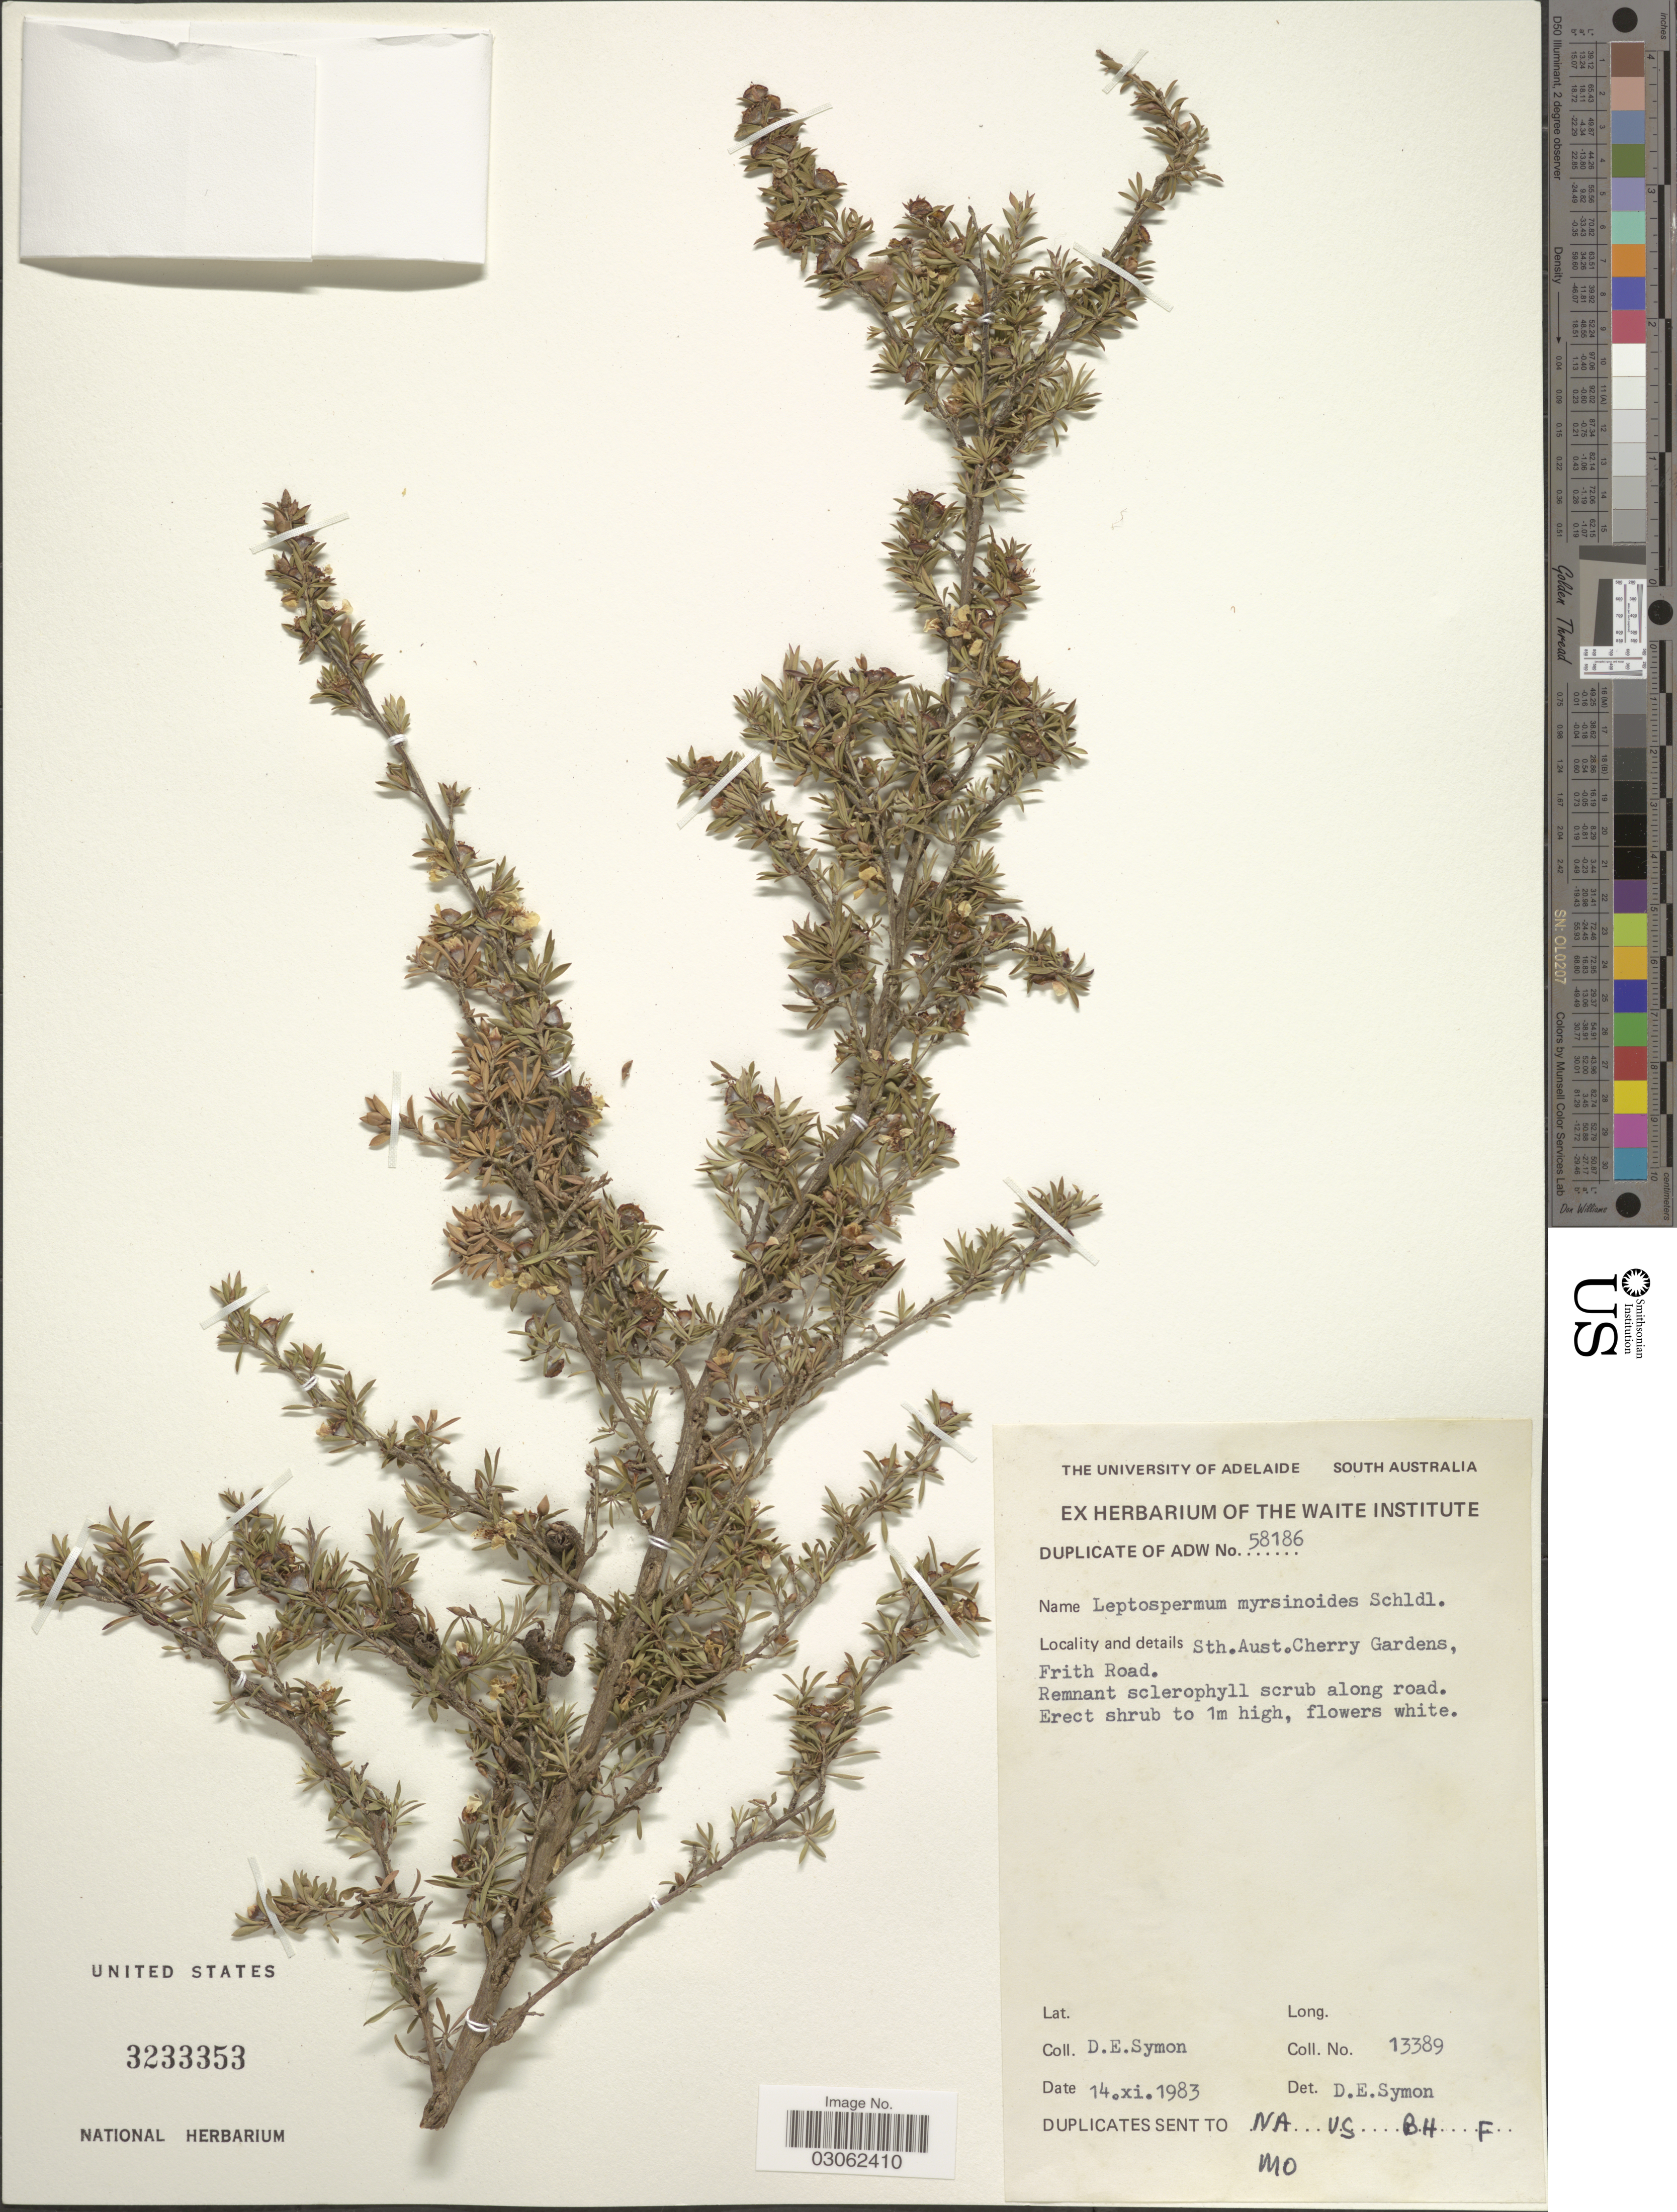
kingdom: Plantae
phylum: Tracheophyta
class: Magnoliopsida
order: Myrtales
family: Myrtaceae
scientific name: Gaudium myrsinoides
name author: (Schltdl.) P.G. Wilson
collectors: D. Symon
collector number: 13389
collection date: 1983-11-14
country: Australia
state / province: South Australia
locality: Sth. Aust. Cherry Gardens, Frith Road.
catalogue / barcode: US 3233353